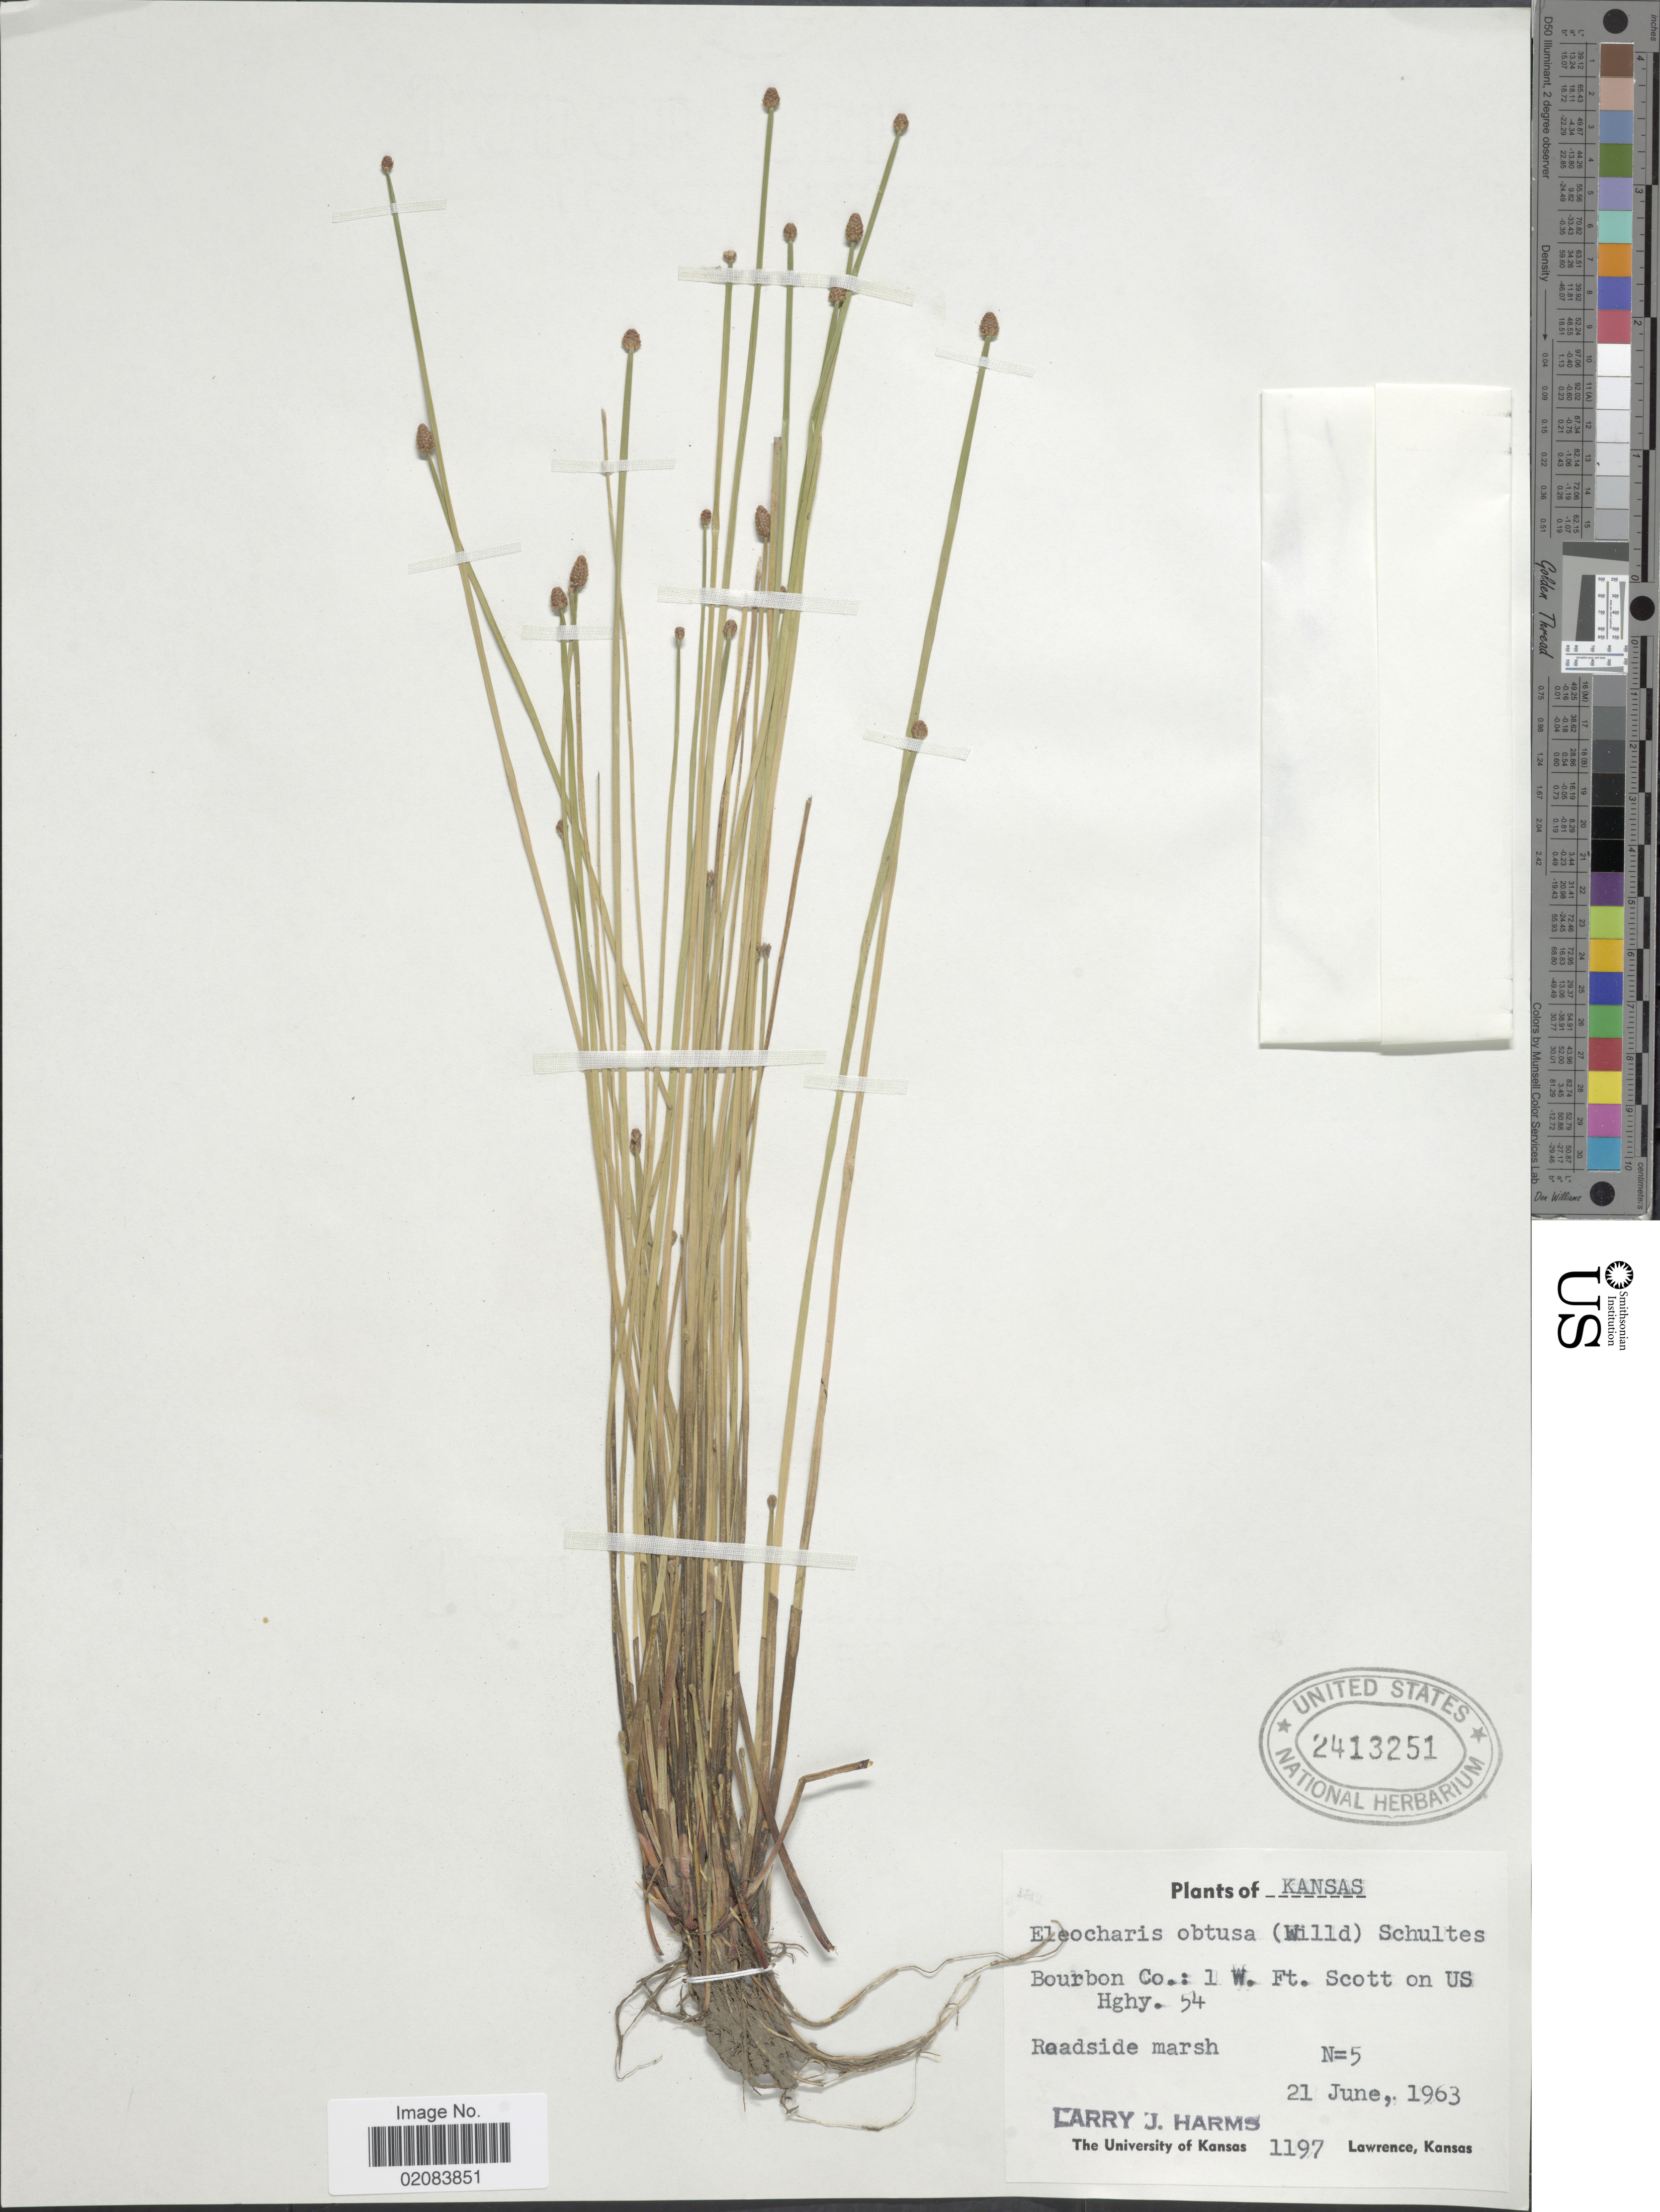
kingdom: Plantae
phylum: Tracheophyta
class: Liliopsida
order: Poales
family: Cyperaceae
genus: Eleocharis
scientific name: Eleocharis obtusa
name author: (Willd.) Schult.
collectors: L. Harms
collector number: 1197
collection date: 1963-06-21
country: United States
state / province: Kansas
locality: Bourbon Co.: 1 W. Ft. Scott on US Hghy. 54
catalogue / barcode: US 2413251